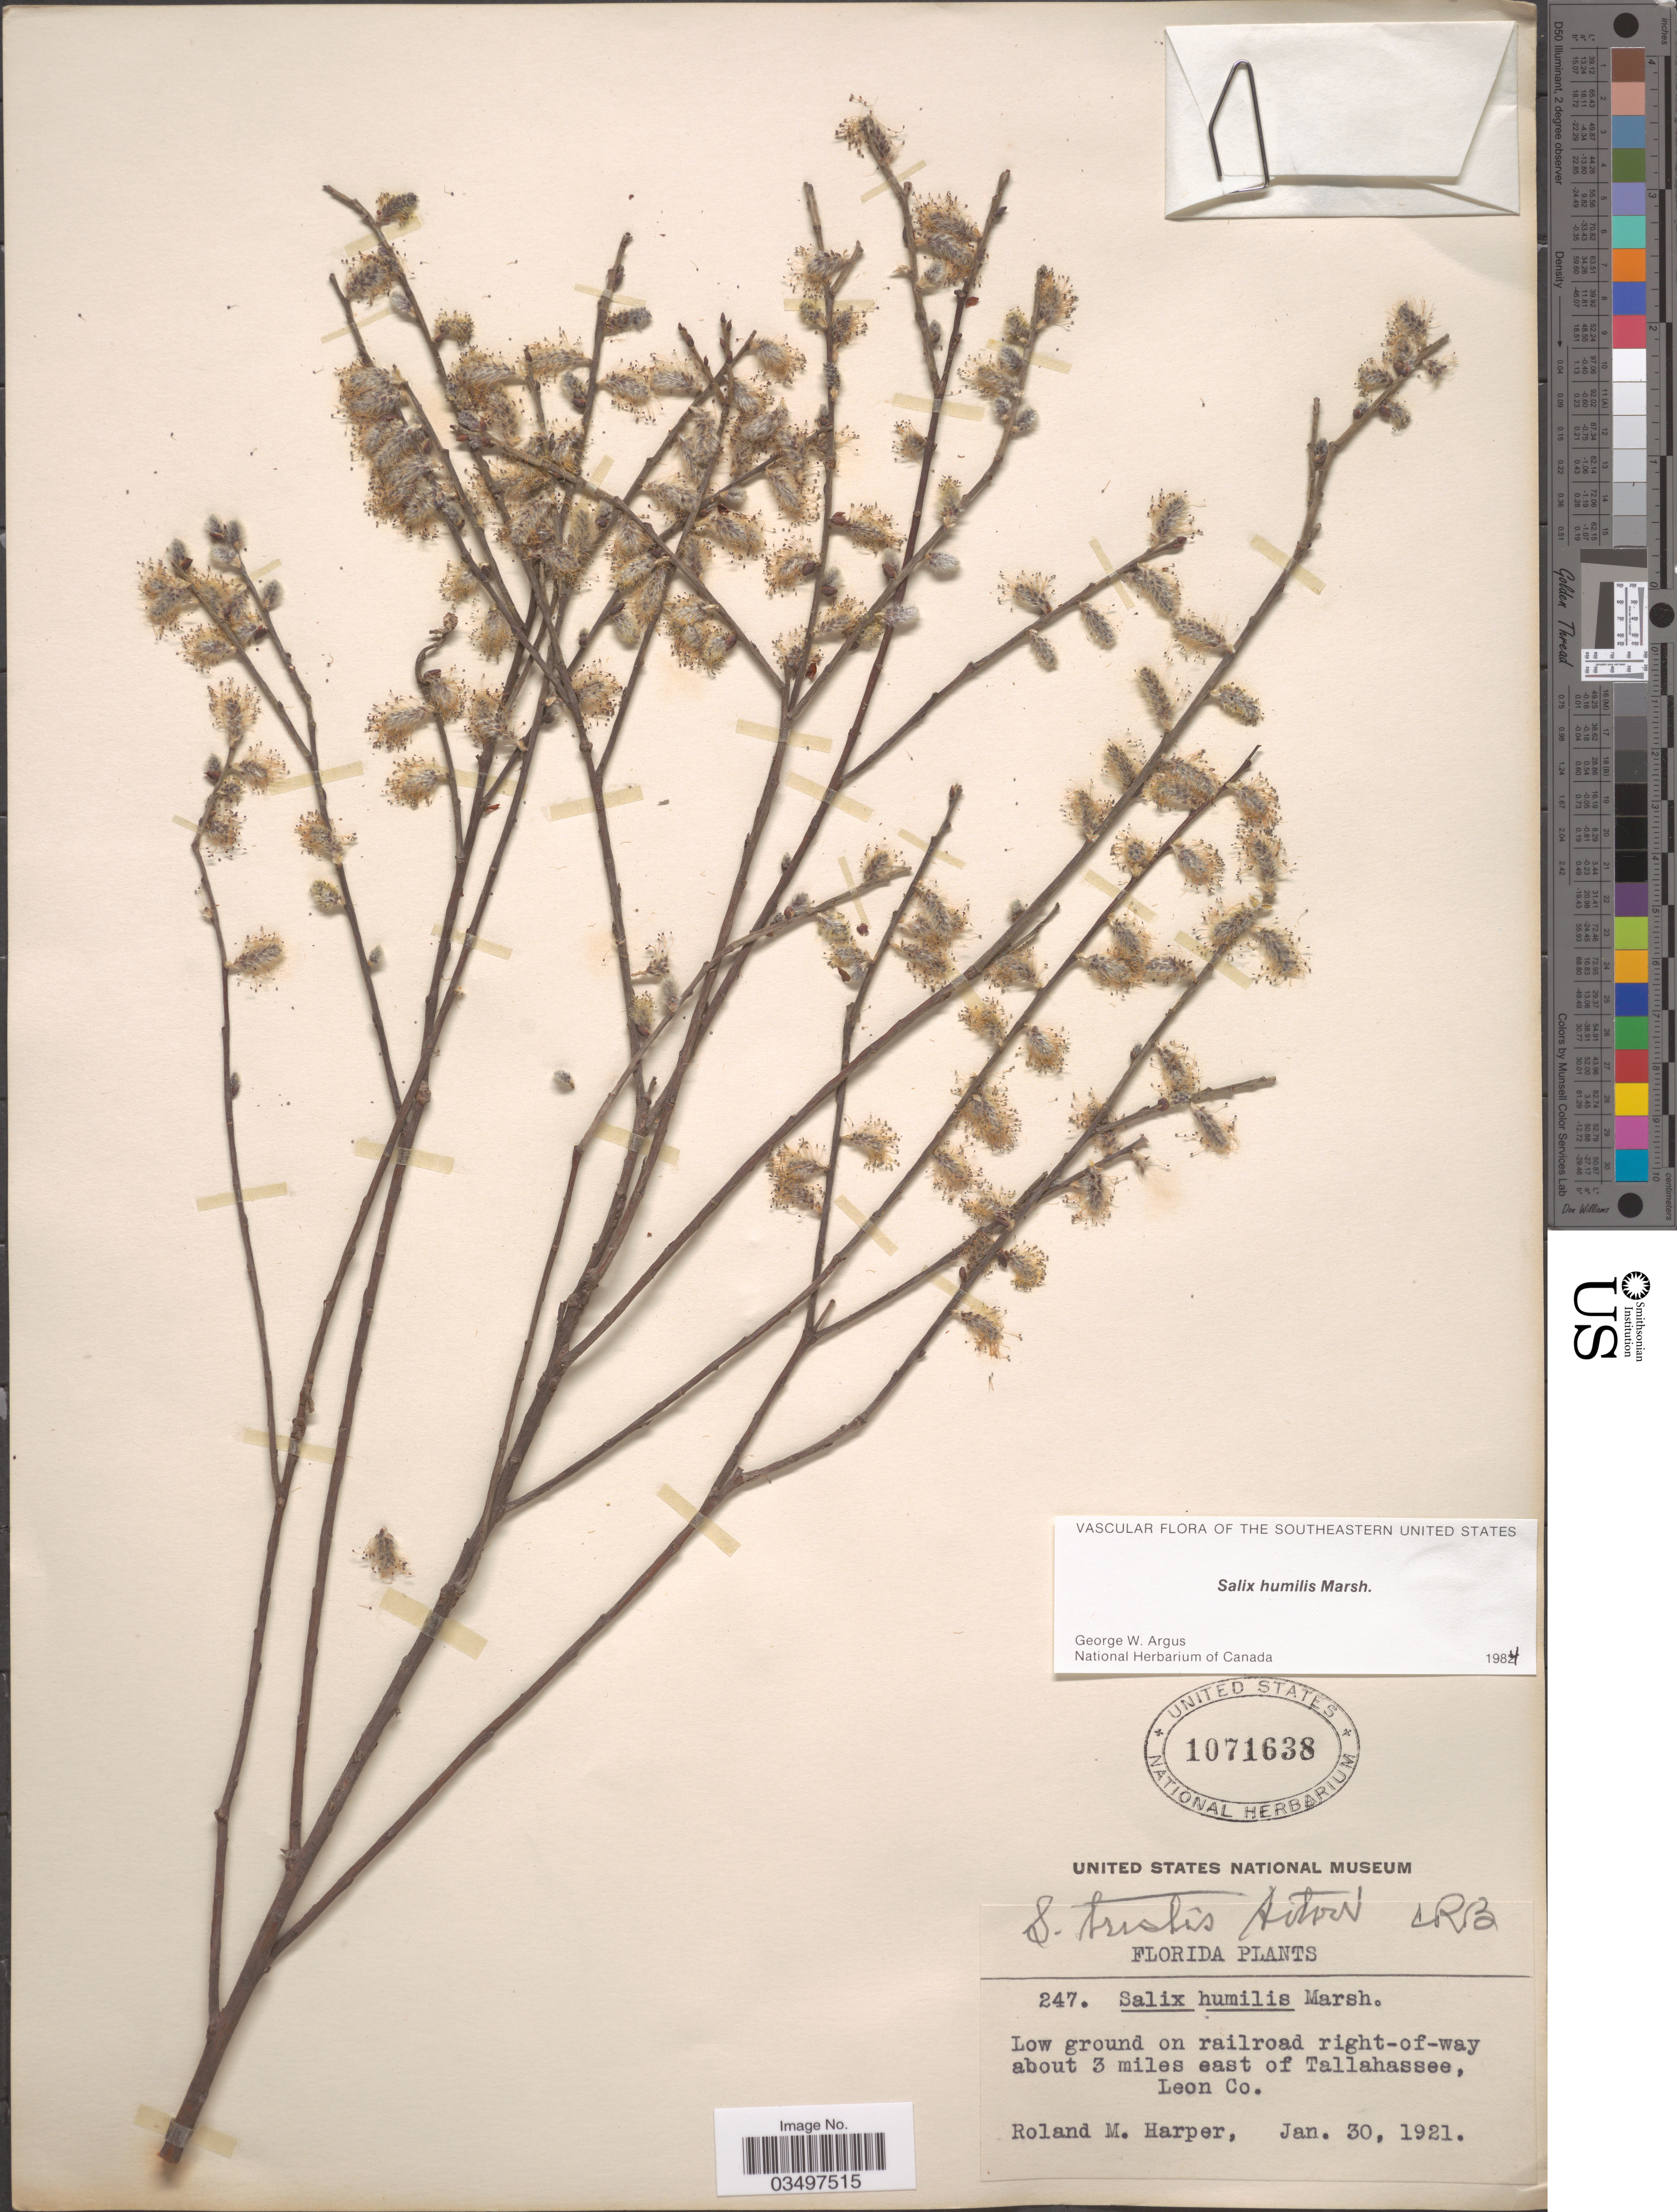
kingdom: Plantae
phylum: Tracheophyta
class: Magnoliopsida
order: Malpighiales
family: Salicaceae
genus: Salix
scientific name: Salix humilis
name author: Marshall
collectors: R. M. Harper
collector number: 247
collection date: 1921-01-30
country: United States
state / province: Florida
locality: Low ground on railroad right-of-way about 3 miles east of Tallahassee, Leon Co.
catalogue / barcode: US 1071638